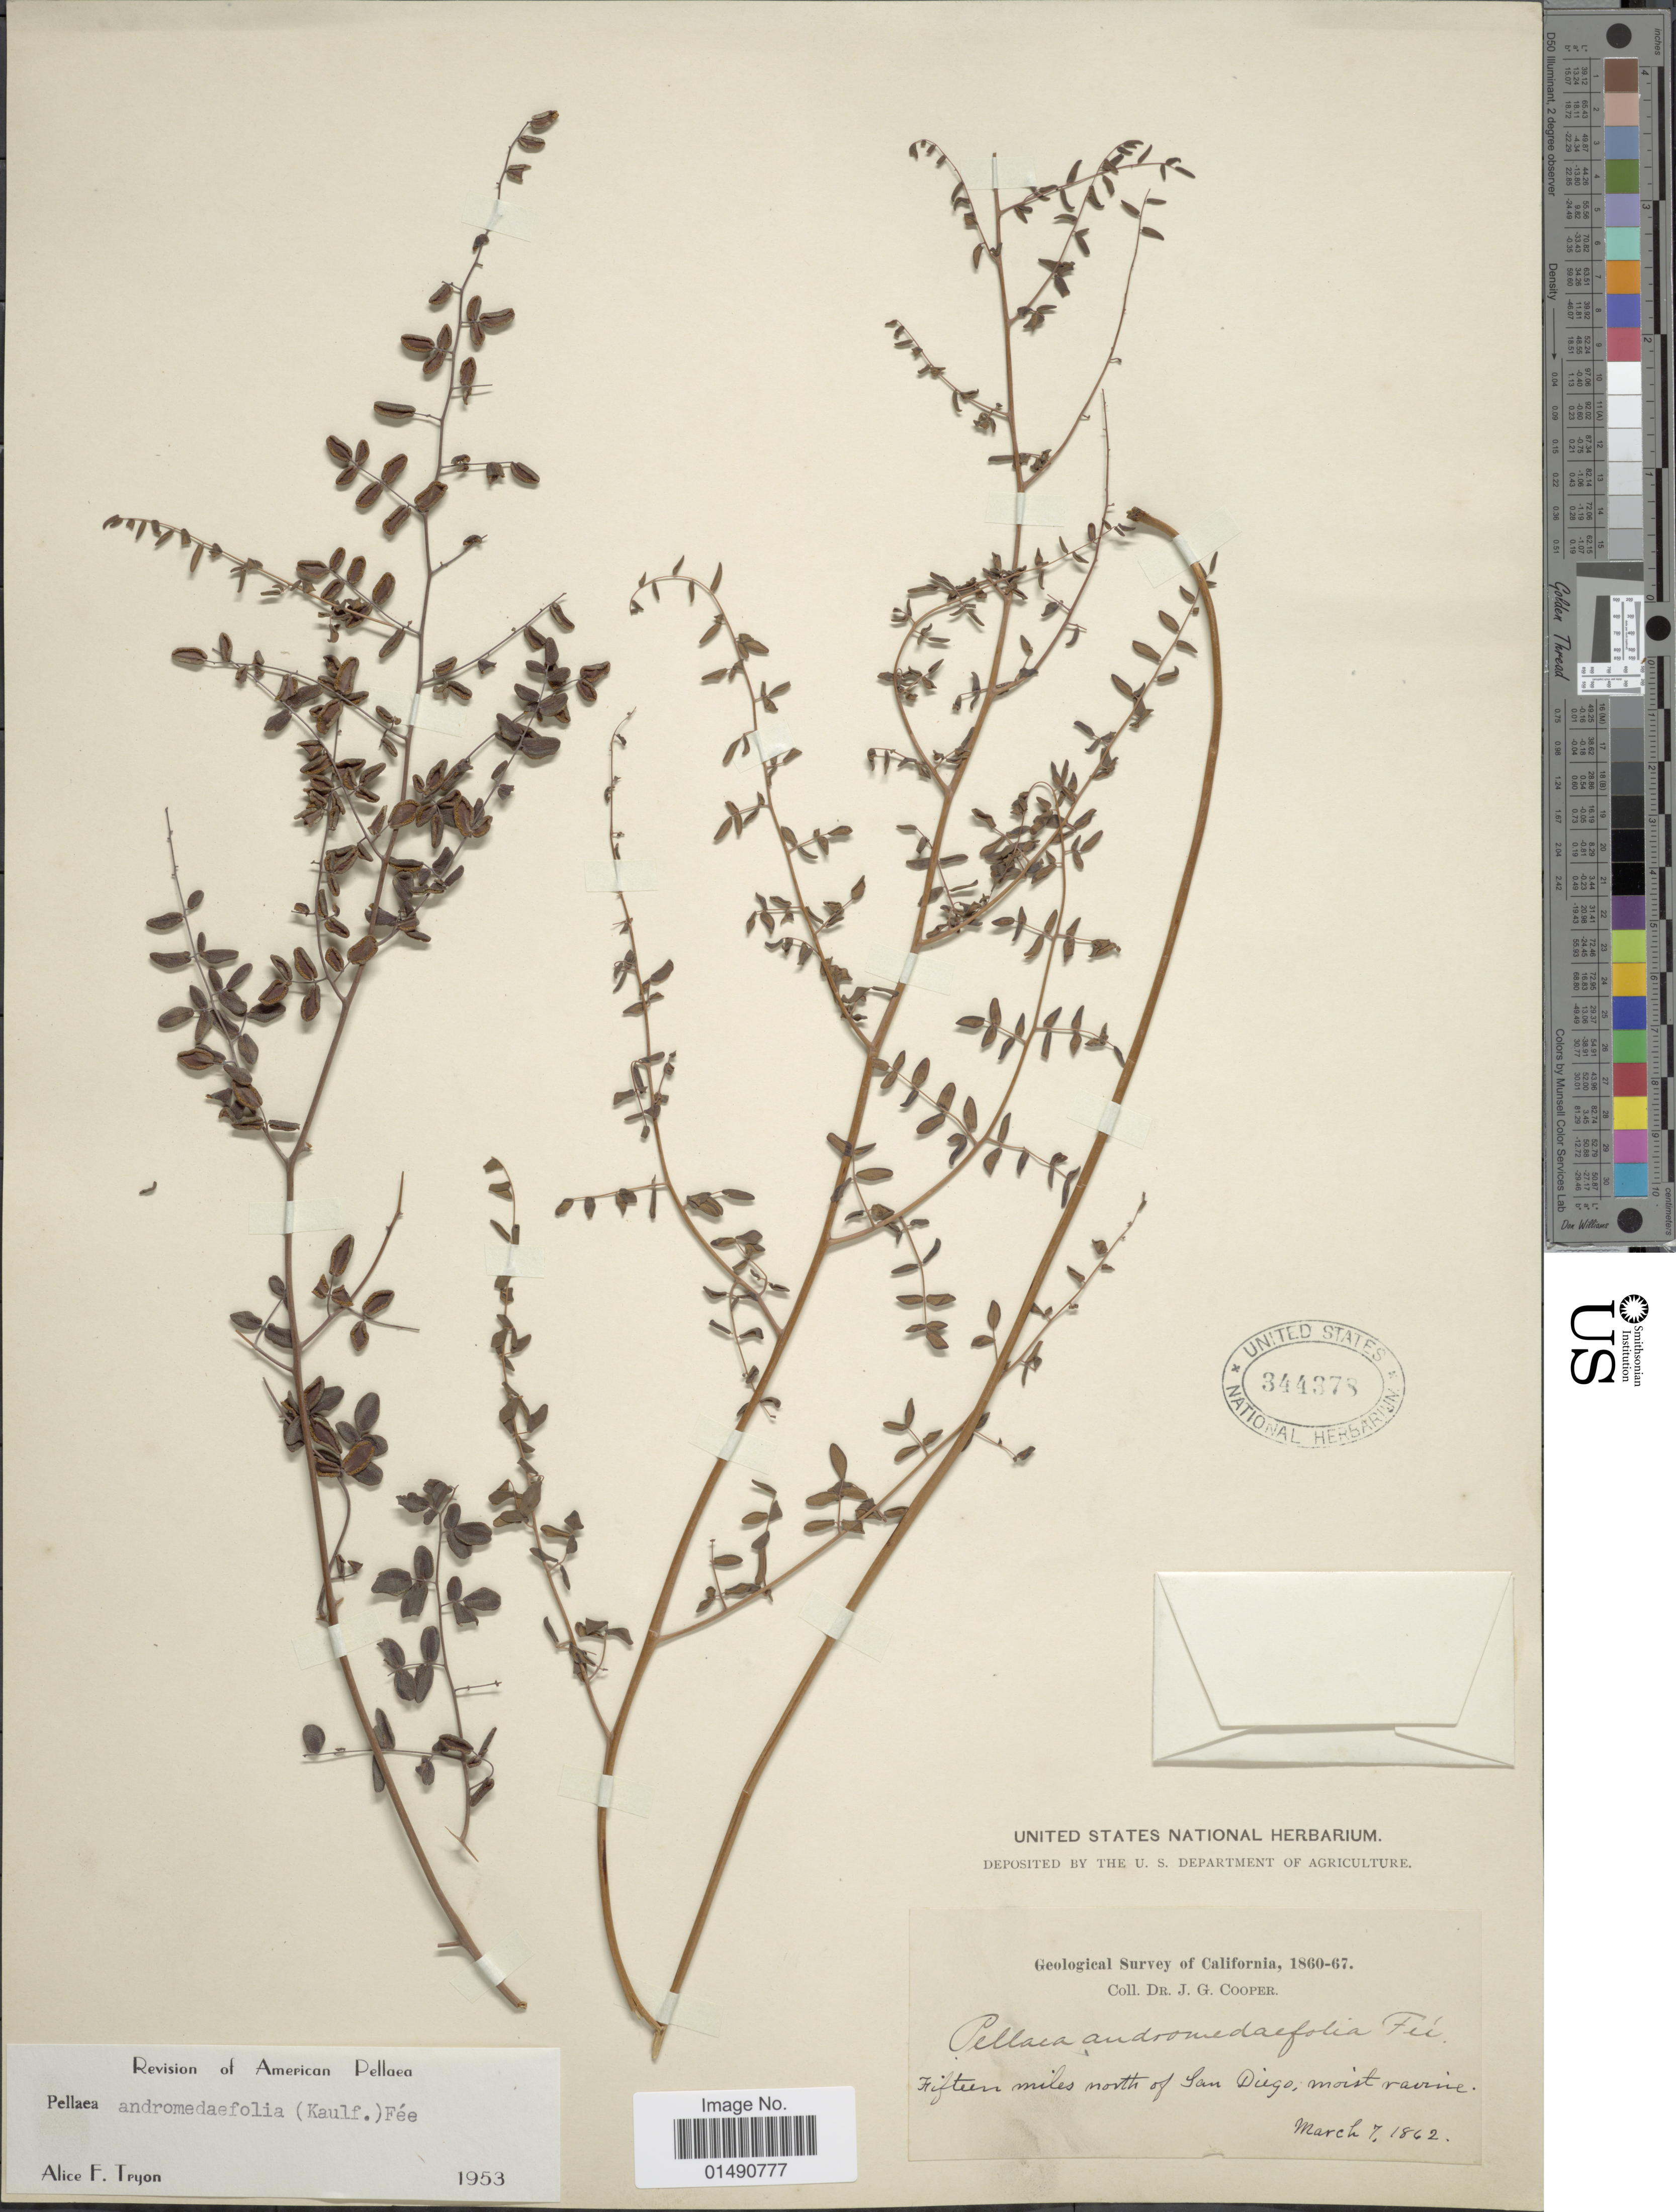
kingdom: Plantae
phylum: Tracheophyta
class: Polypodiopsida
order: Polypodiales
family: Pteridaceae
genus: Pellaea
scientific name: Pellaea andromedifolia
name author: (Kaulf.) Fée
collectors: J. G. Cooper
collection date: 1862-03-07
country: United States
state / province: California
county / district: San Diego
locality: Fifteen miles north of San Diego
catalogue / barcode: US 344378